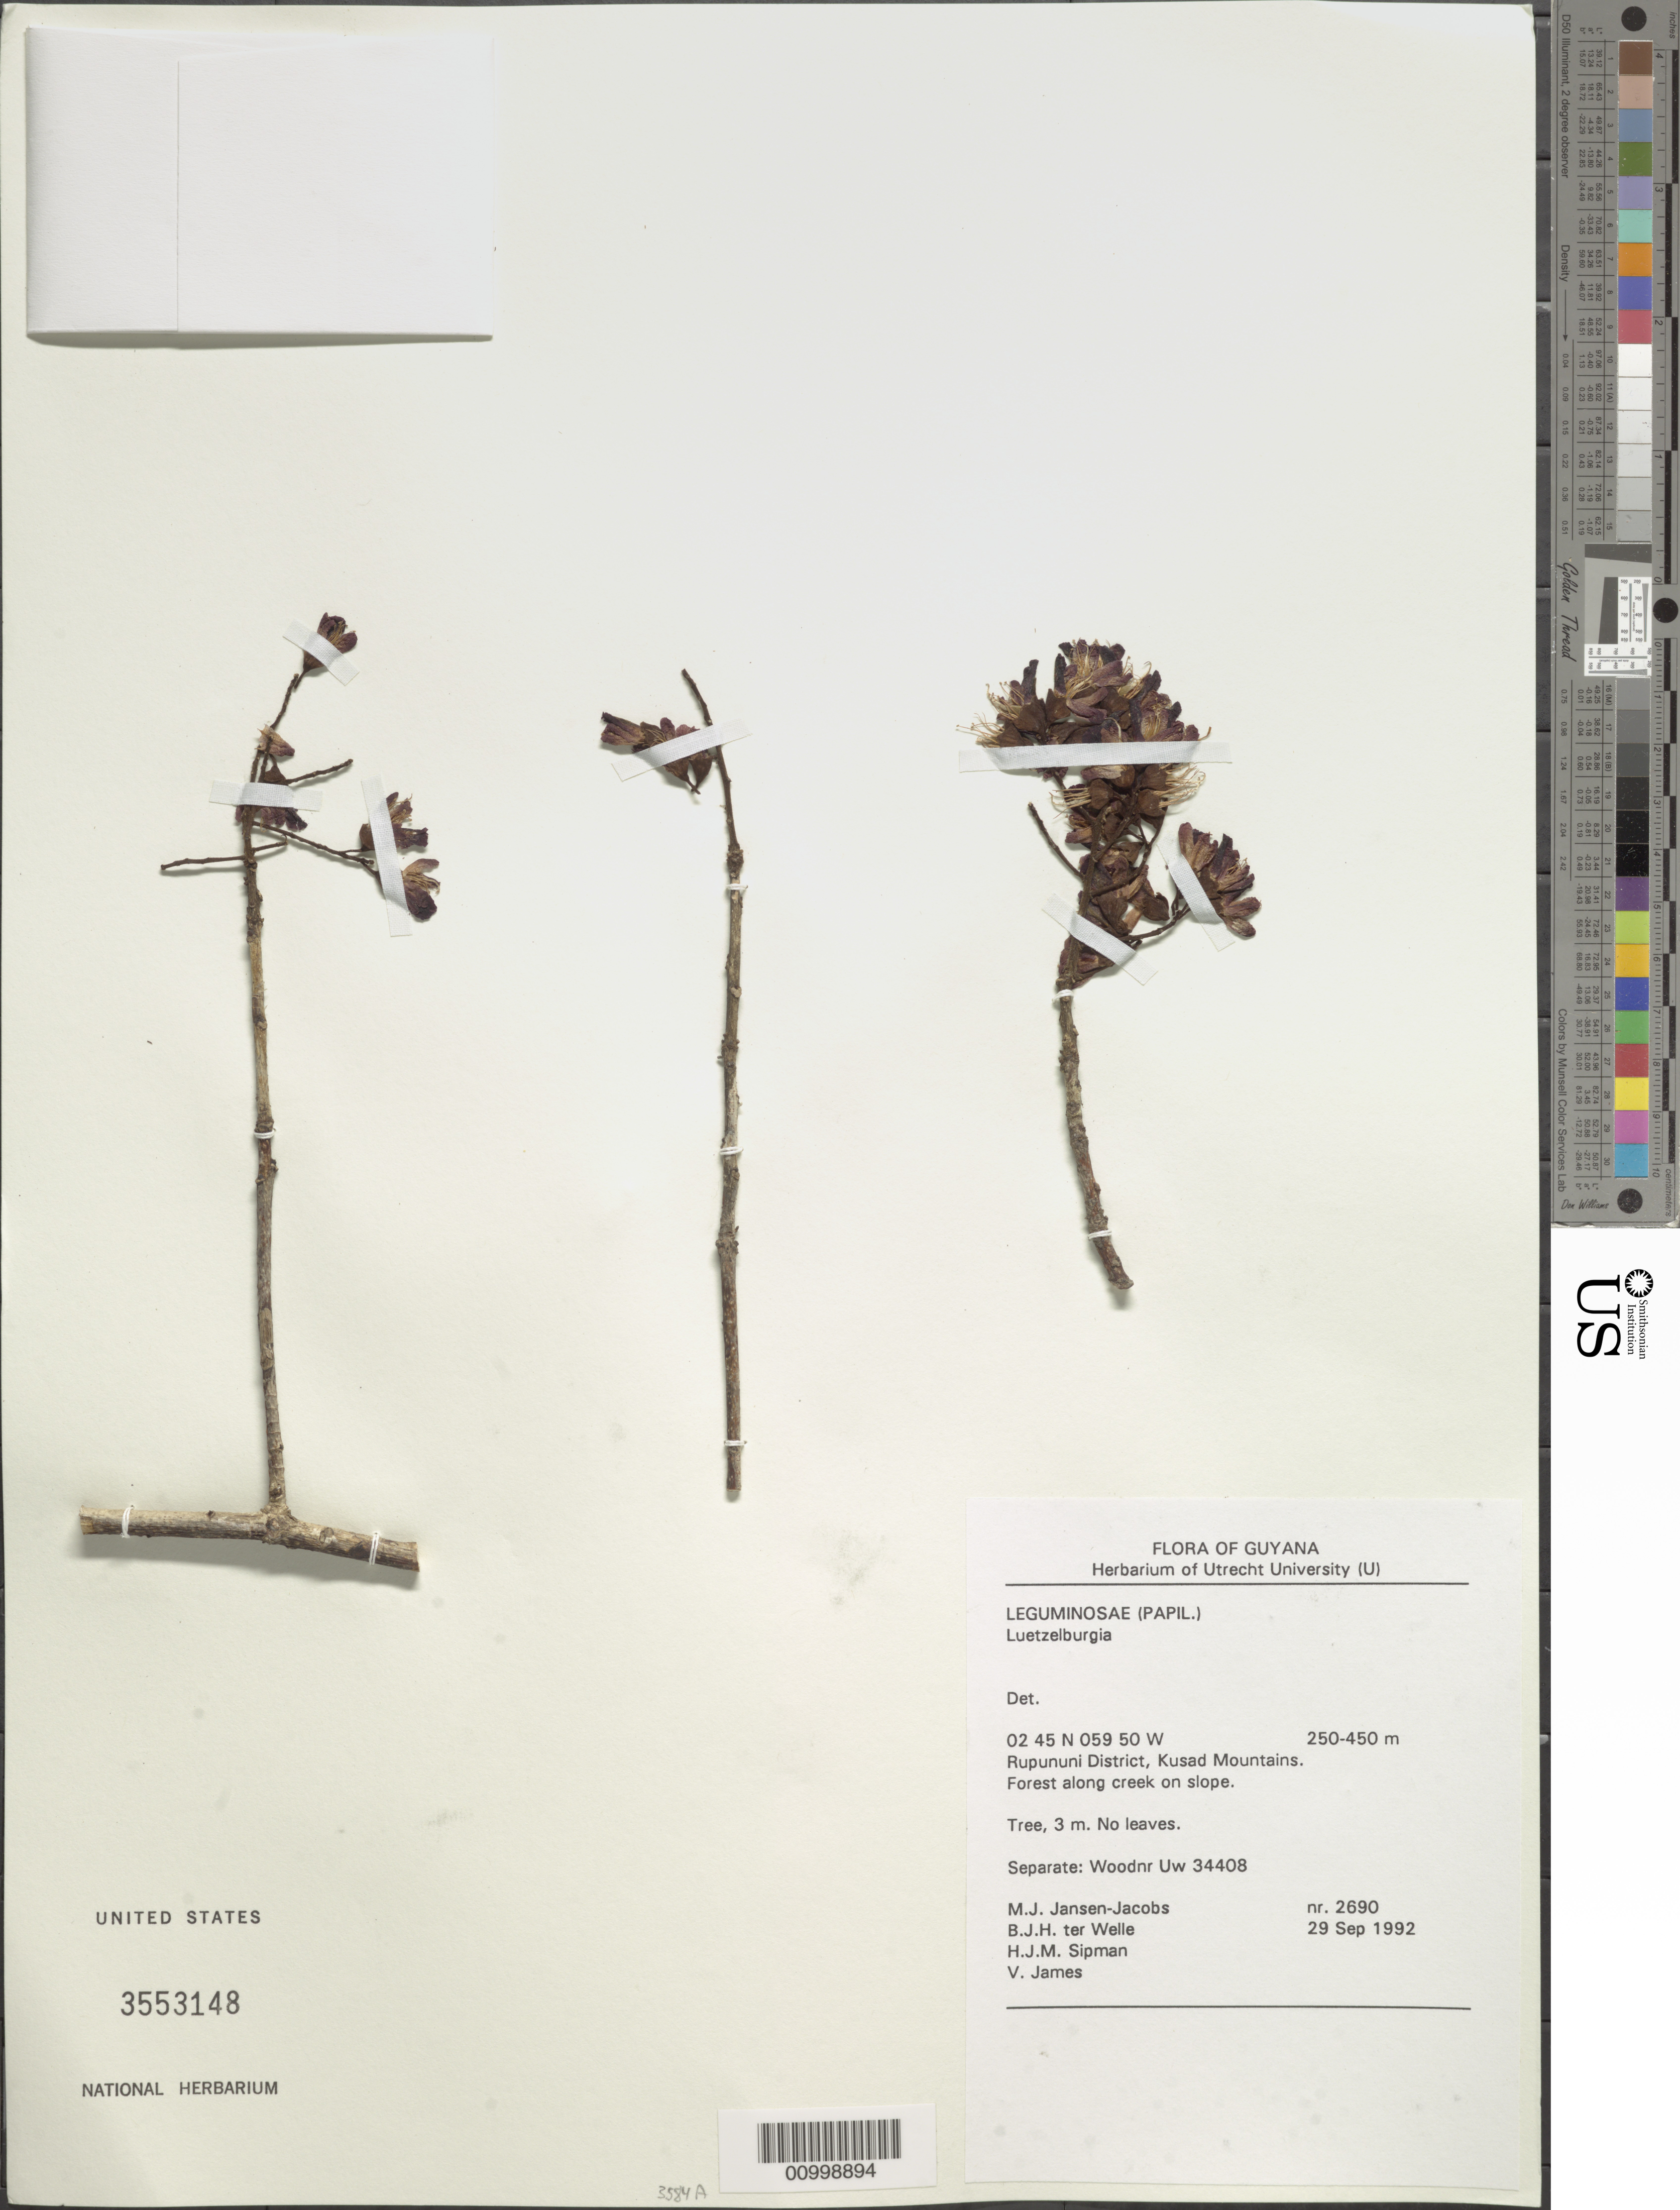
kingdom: Plantae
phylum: Tracheophyta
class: Magnoliopsida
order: Fabales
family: Fabaceae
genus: Luetzelburgia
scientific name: Luetzelburgia sp.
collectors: M. J. Jansen-Jacobs, B. Welle, H. J. M. Sipman & V. James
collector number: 2690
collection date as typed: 29-Sep-92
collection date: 1992-09-29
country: Guyana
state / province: U. Takutu-U. Essequibo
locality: Kusad Mountains, Rupununi District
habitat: Forest along creek on slope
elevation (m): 250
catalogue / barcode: US 3553148